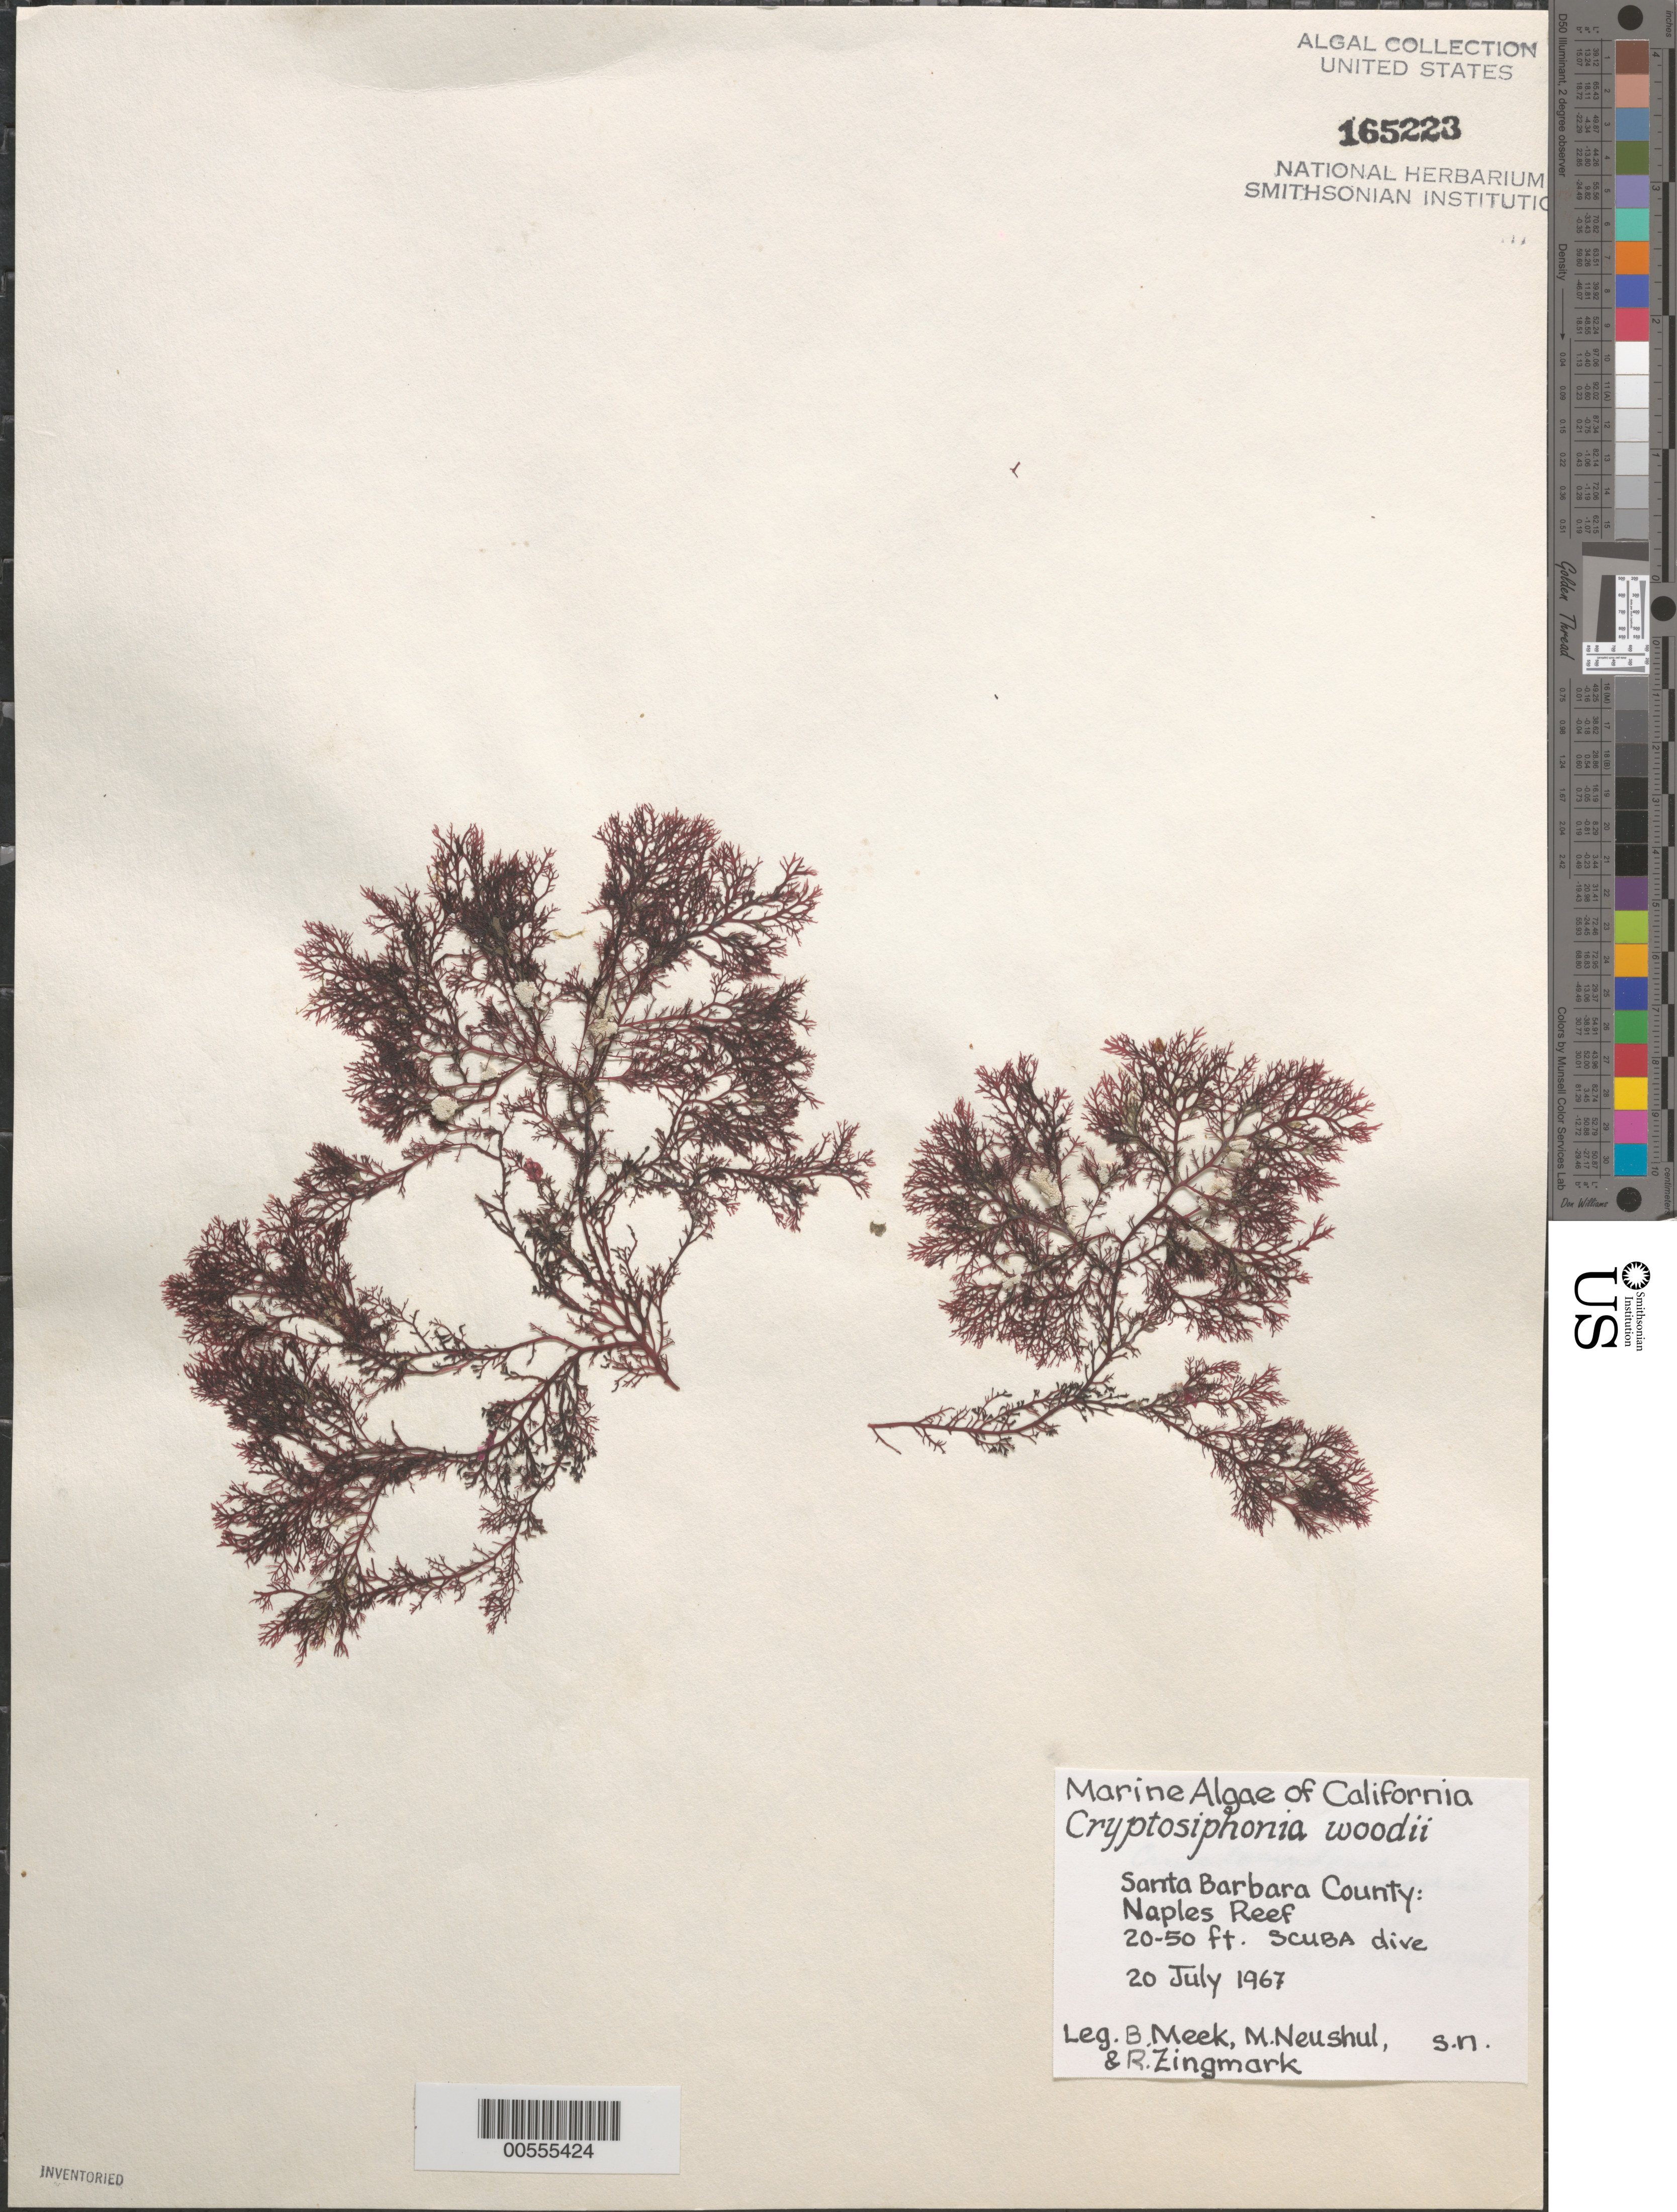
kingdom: Plantae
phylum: Rhodophyta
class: Florideophyceae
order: Gigartinales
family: Dumontiaceae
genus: Cryptosiphonia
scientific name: Cryptosiphonia woodii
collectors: B. Meek, M. Neushul & R. Zingmark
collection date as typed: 20 Jul 1967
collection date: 1967-07-20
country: United States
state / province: California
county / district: Santa Barbara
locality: Naples Reef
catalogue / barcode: US 165223